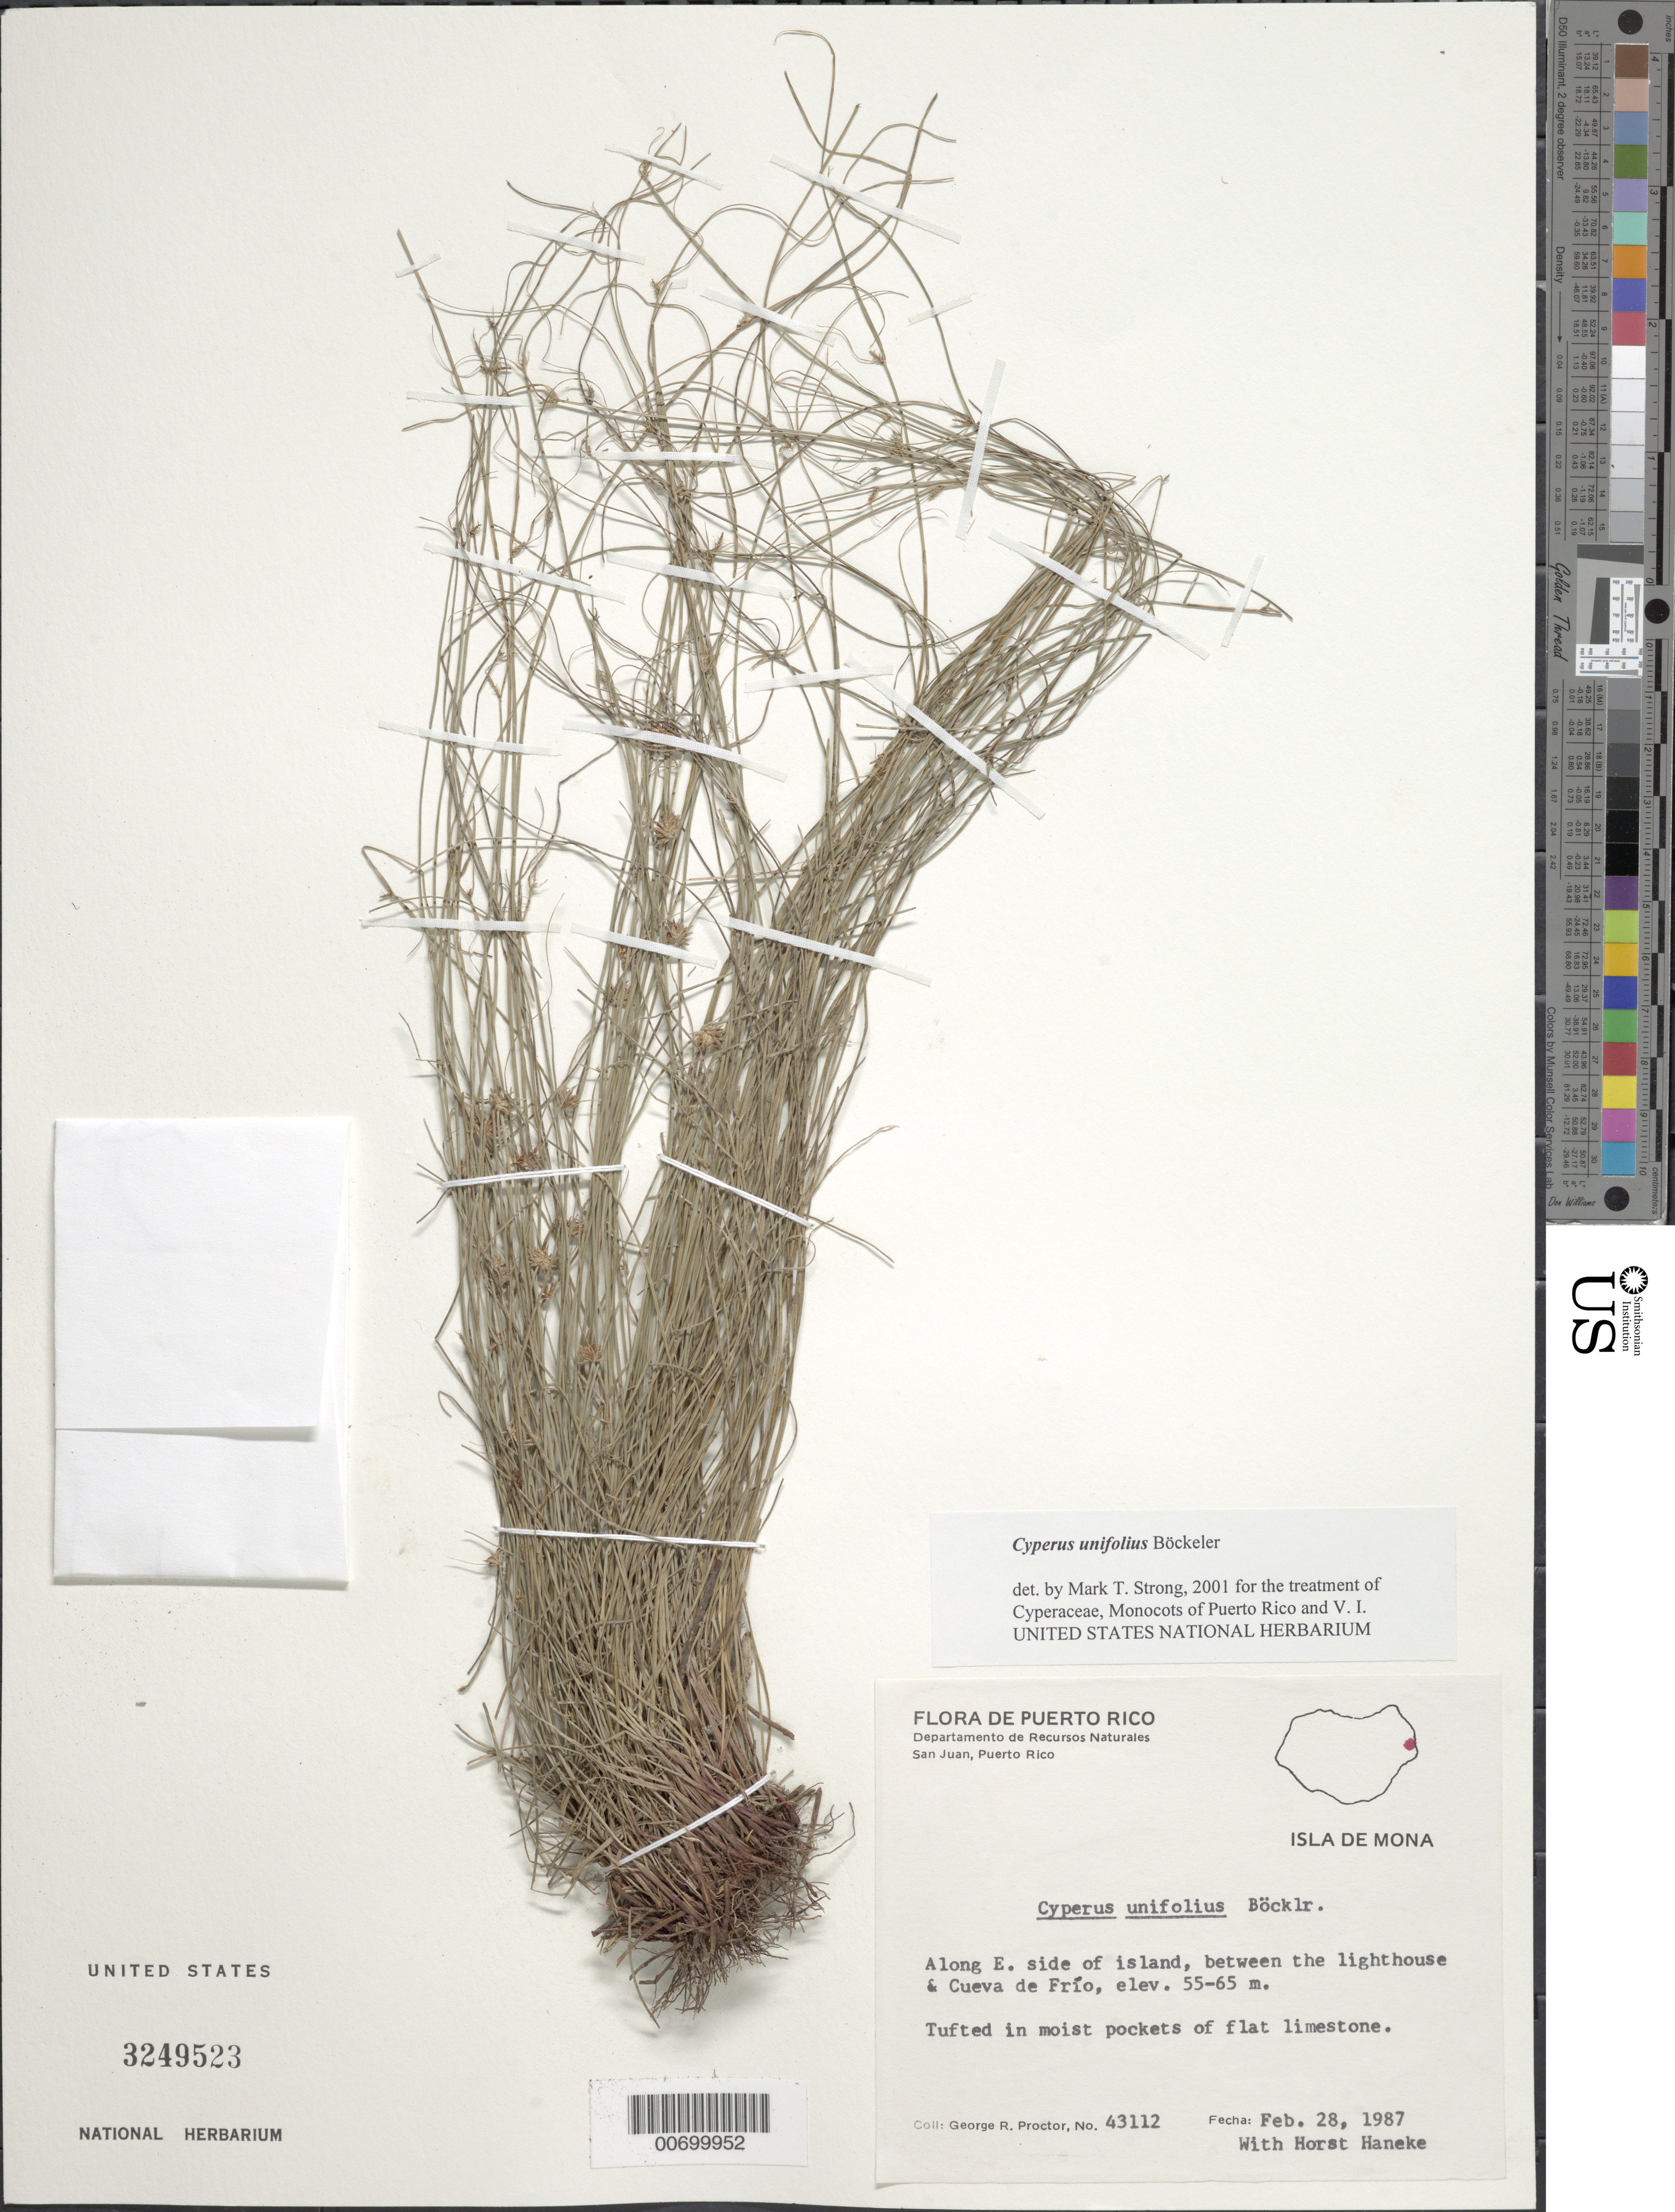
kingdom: Plantae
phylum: Tracheophyta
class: Liliopsida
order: Poales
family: Cyperaceae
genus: Cyperus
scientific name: Cyperus unifolius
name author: Boeckeler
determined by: Strong, M. T., (US), Smithsonian Institution - National Museum of Natural History (UNITED STATES)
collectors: G. R. Proctor & H. Haneke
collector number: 43112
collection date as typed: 28 Feb 1987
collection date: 1987-02-28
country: Puerto Rico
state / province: Mayaguëz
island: Mona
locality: Isla de Mona: Along E side of island, between the lighthouse and Cueva de Frío.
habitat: In moist pockets of flat limestone.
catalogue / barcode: US 3249523